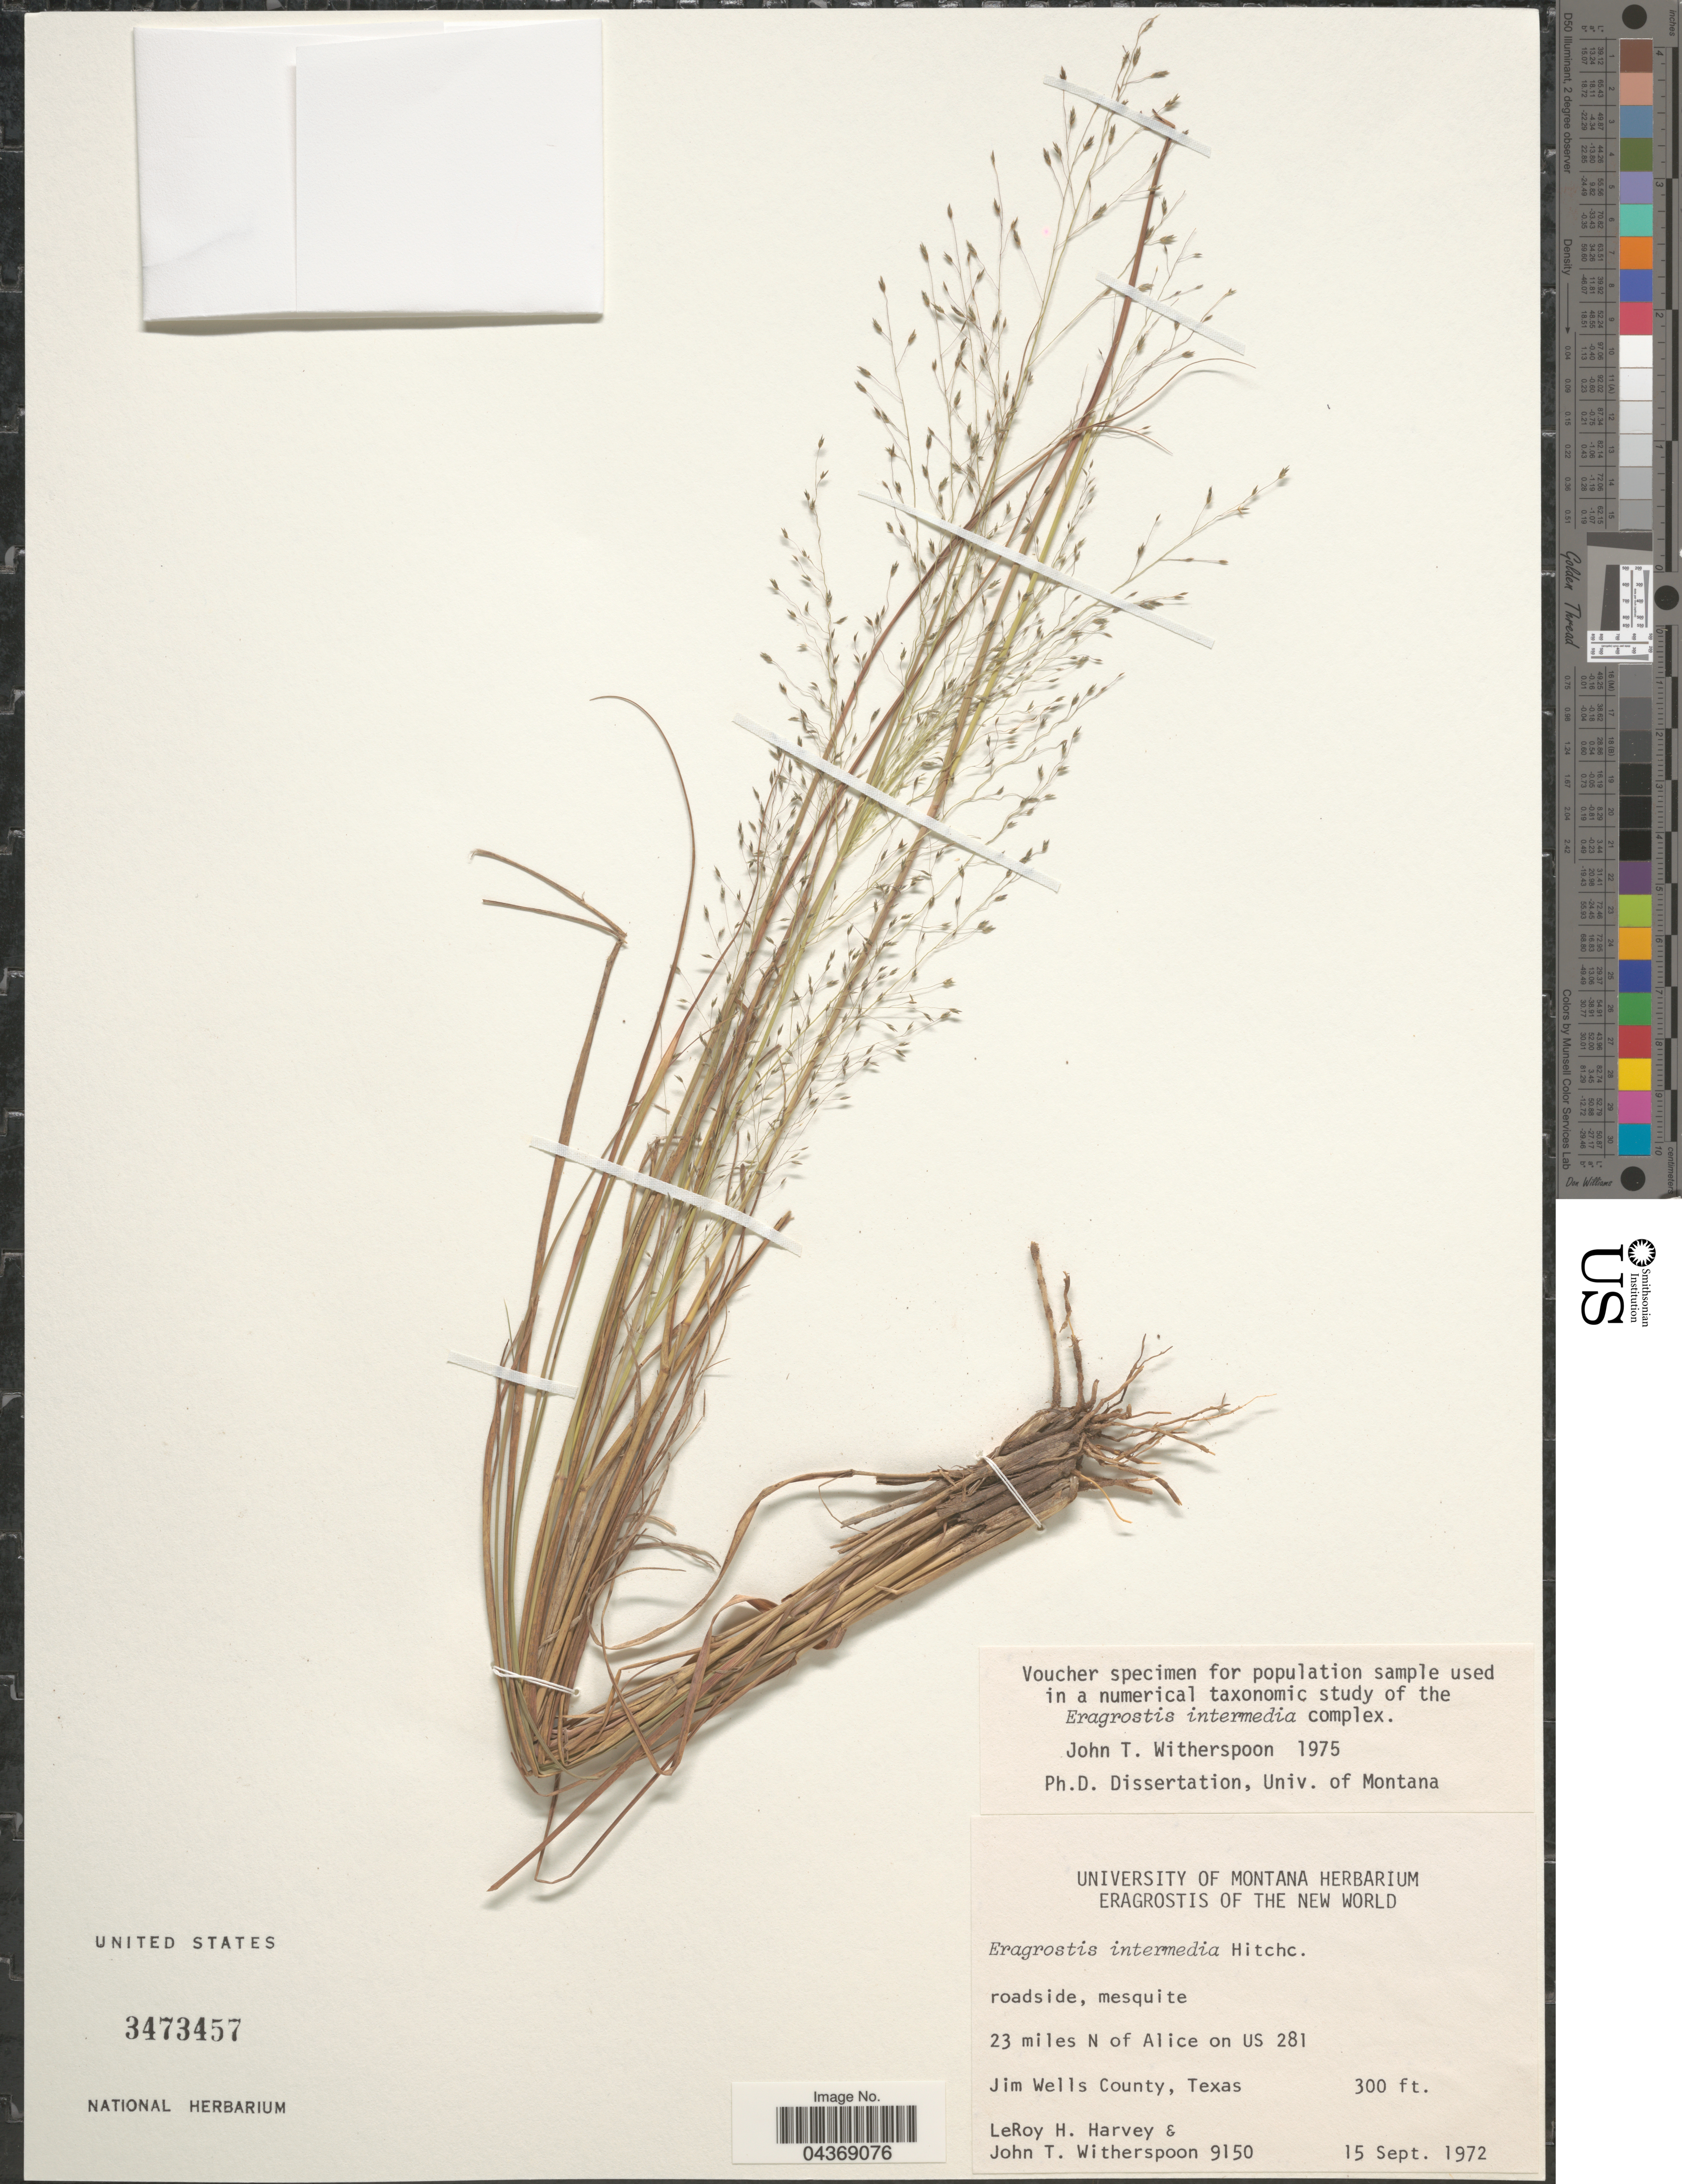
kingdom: Plantae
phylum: Tracheophyta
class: Liliopsida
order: Poales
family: Poaceae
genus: Eragrostis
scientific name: Eragrostis intermedia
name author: Hitchc.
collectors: L. H. Harvey & J. Witherspoon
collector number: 9150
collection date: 1972-09-15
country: United States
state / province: Texas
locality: Roadside, mesquite. 23 miles N of Alice on US 281. Jim Wells County.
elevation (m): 91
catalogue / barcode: US 3473457